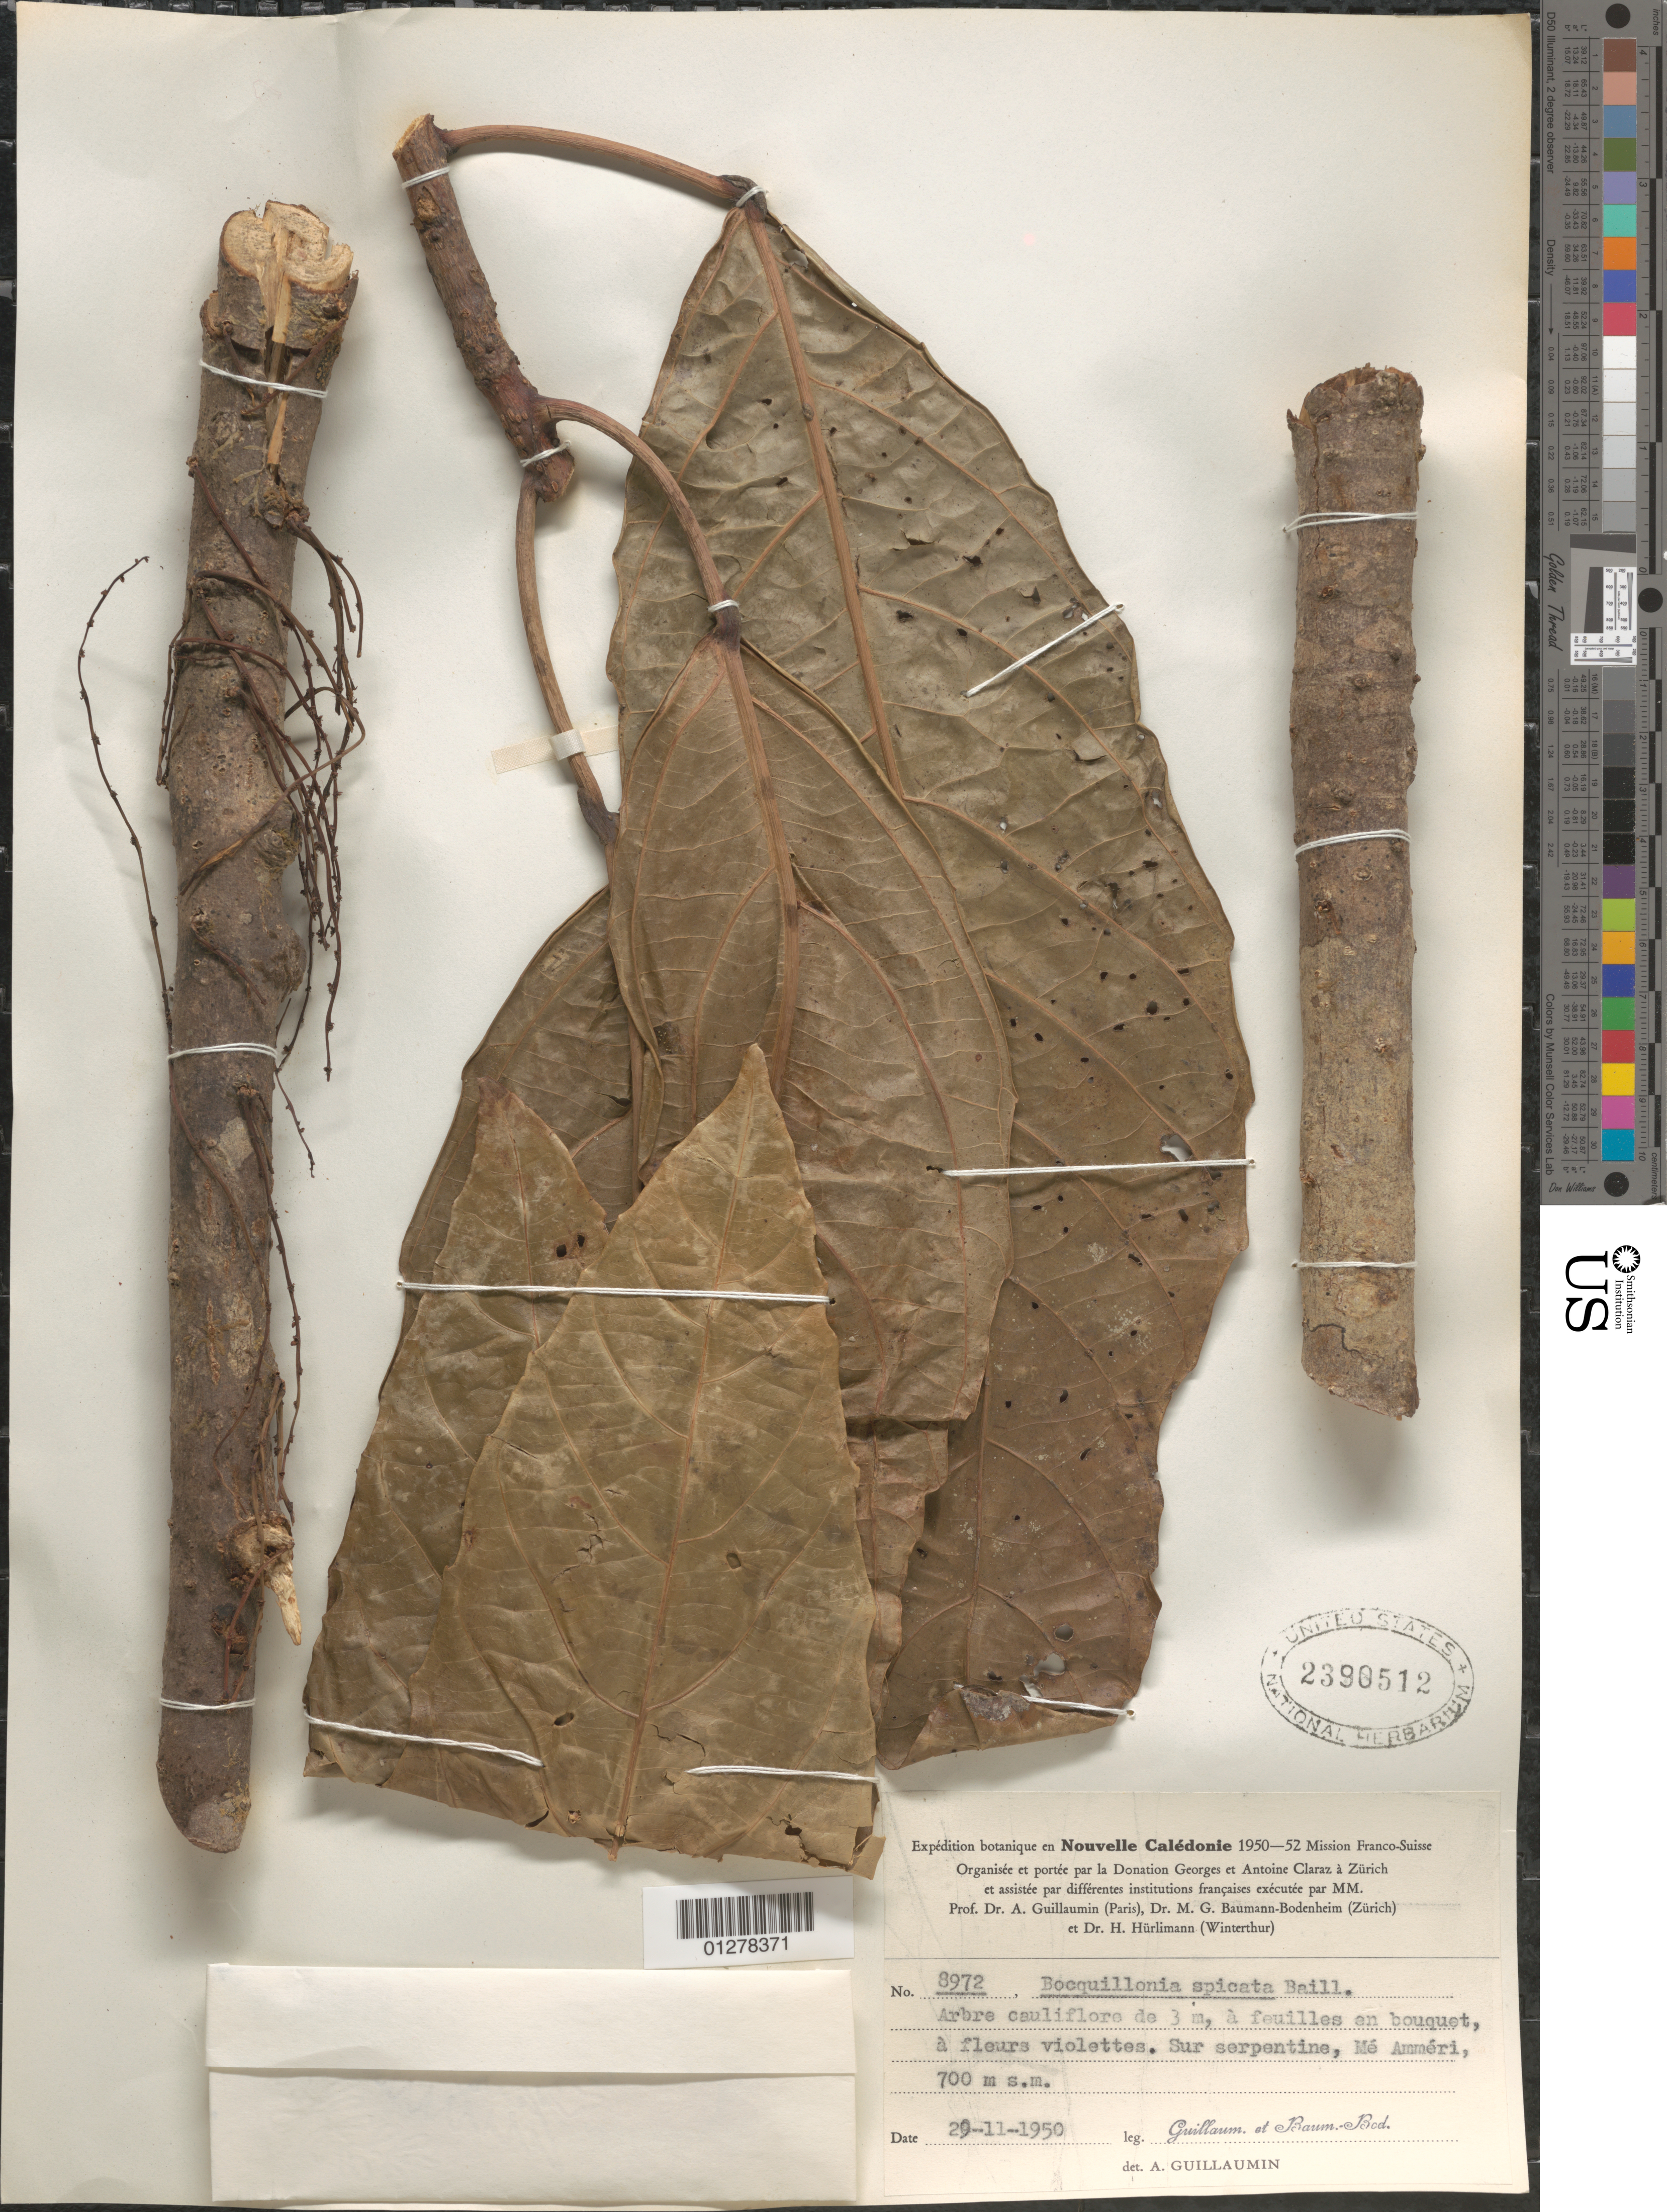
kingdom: Plantae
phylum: Tracheophyta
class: Magnoliopsida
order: Malpighiales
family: Euphorbiaceae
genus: Bocquillonia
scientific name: Bocquillonia spicata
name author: Baill.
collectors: A. Guillaumin & M. G. Baumann-Bodenheim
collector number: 8972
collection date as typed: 29 Nov 1950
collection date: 1950-11-29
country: New Caledonia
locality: Me Ammeri.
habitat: Tree.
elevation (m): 700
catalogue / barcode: US 2390512